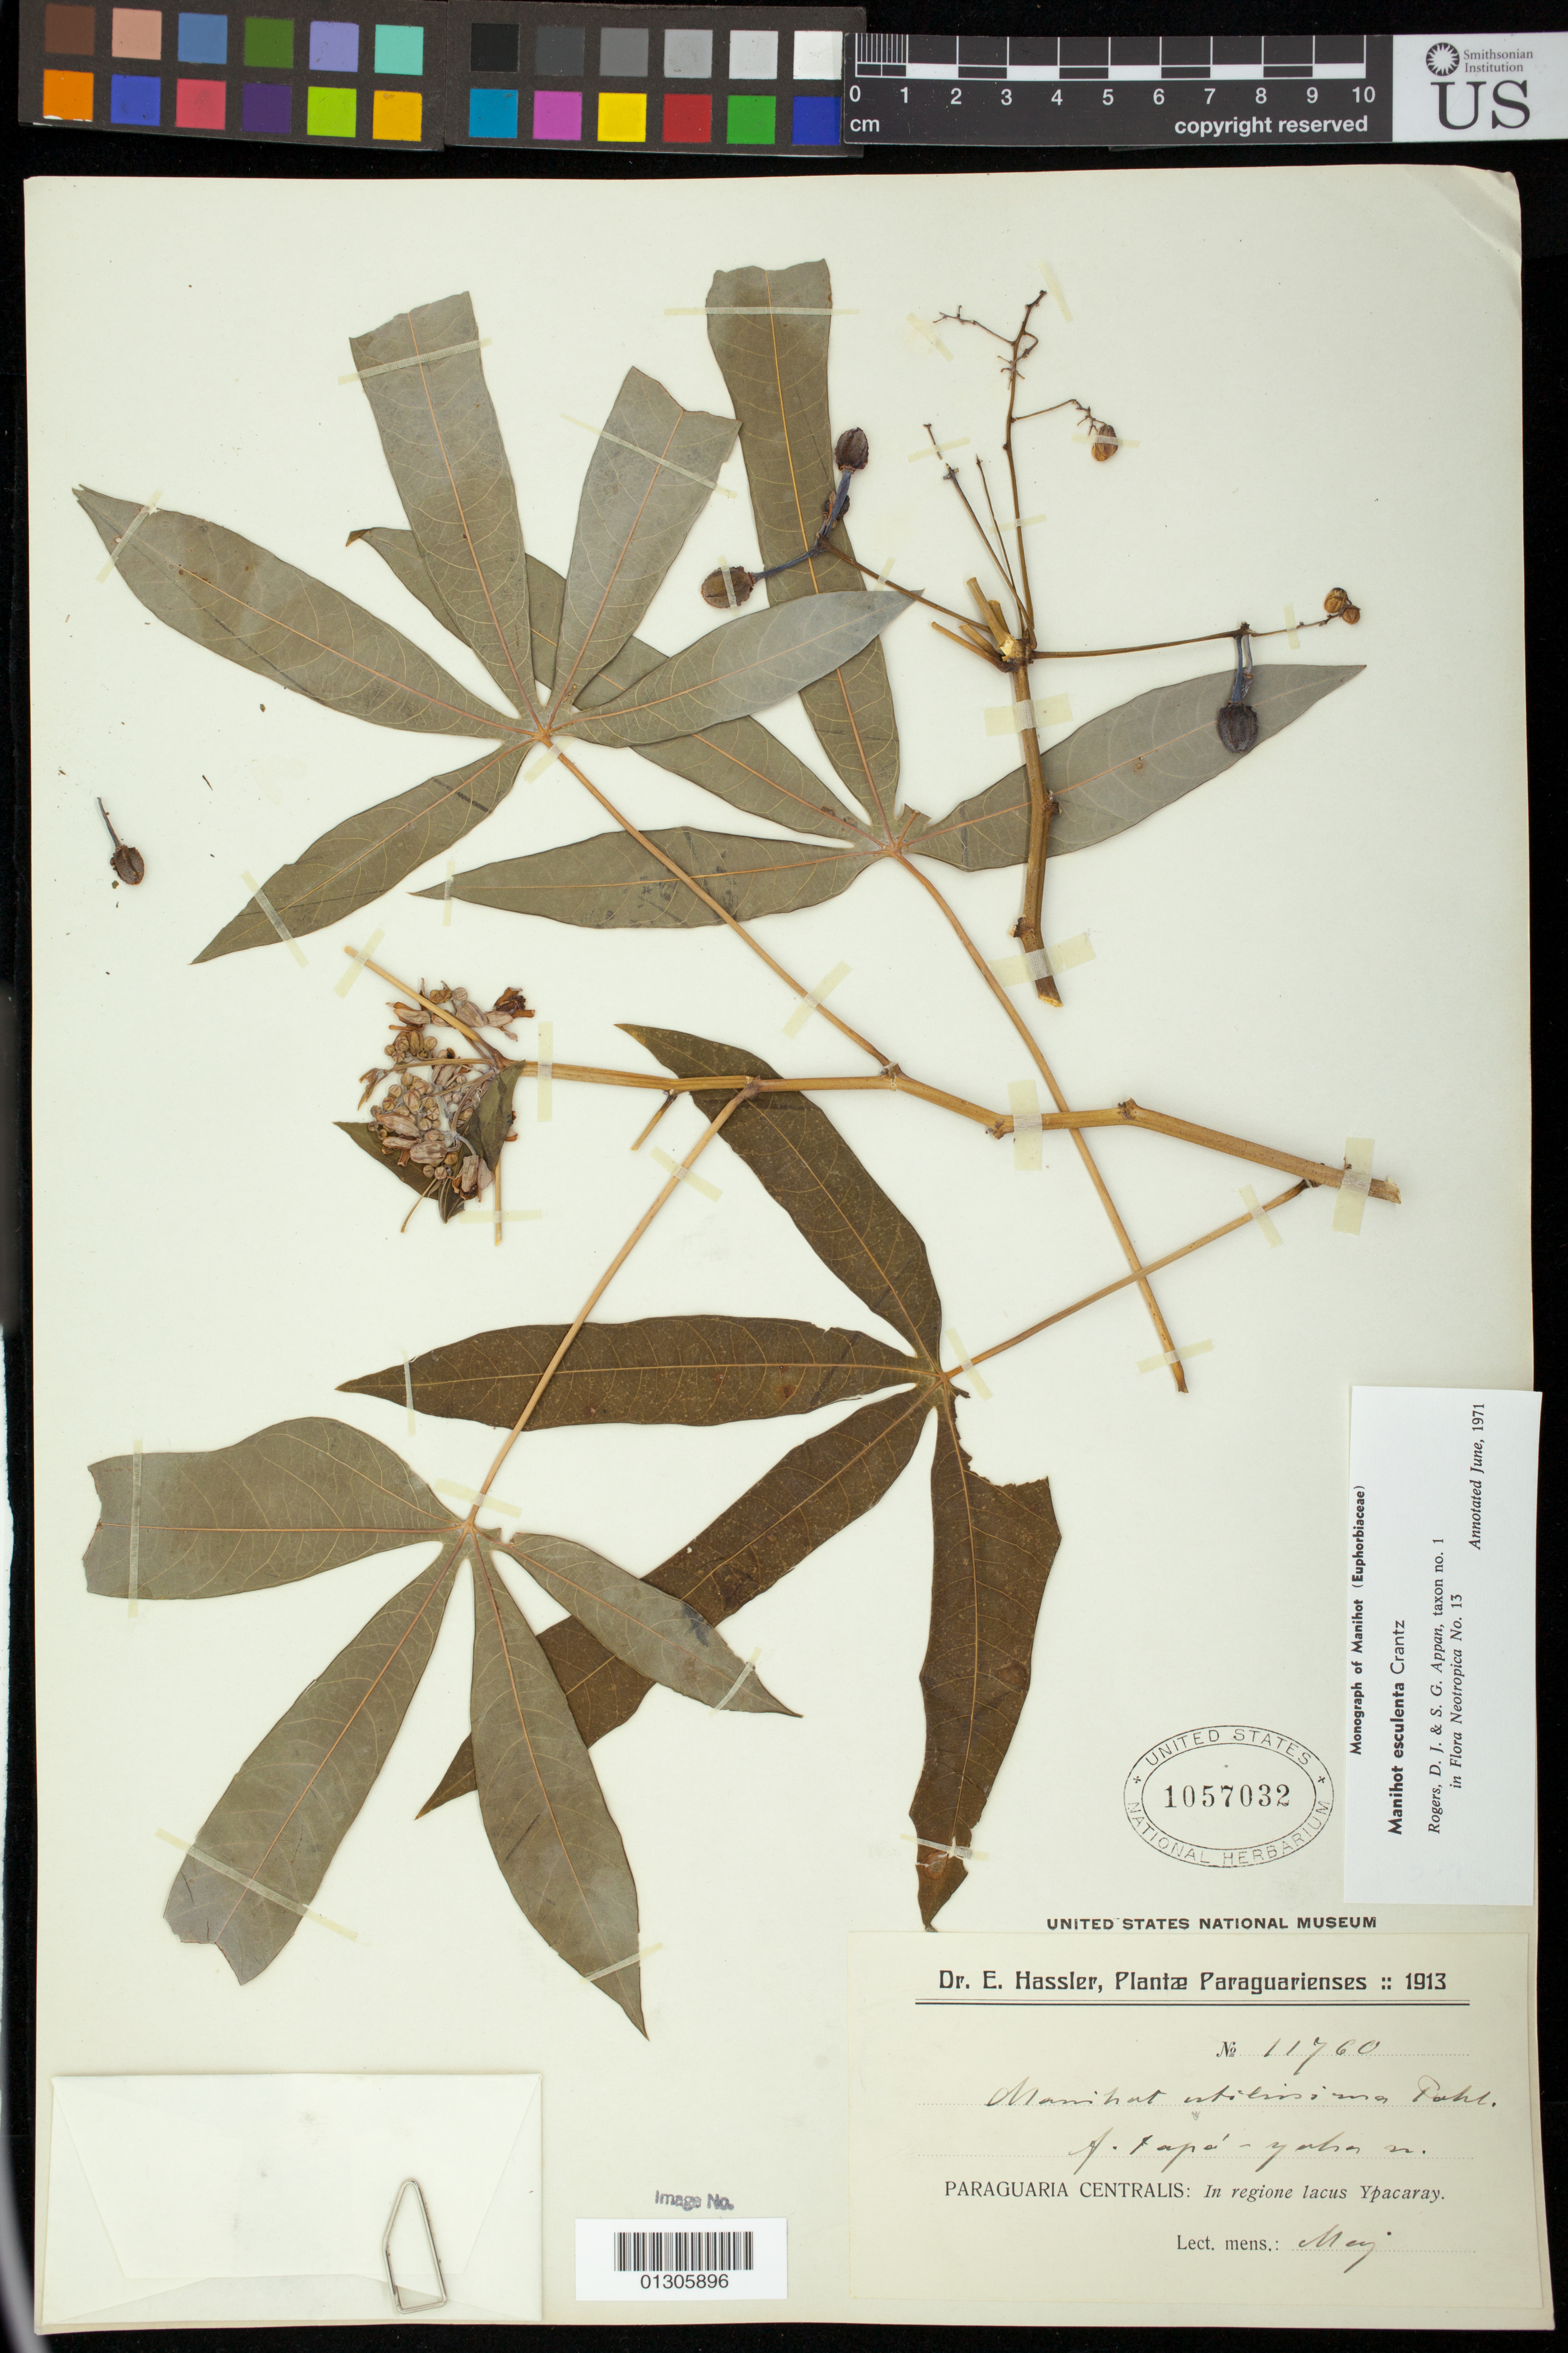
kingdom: Plantae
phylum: Tracheophyta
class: Magnoliopsida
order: Malpighiales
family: Euphorbiaceae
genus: Manihot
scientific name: Manihot esculenta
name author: Crantz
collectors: E. Hassler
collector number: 11760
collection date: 1913-09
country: Paraguay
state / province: Central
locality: In regione lacus Ypacaray.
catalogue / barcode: US 1057032